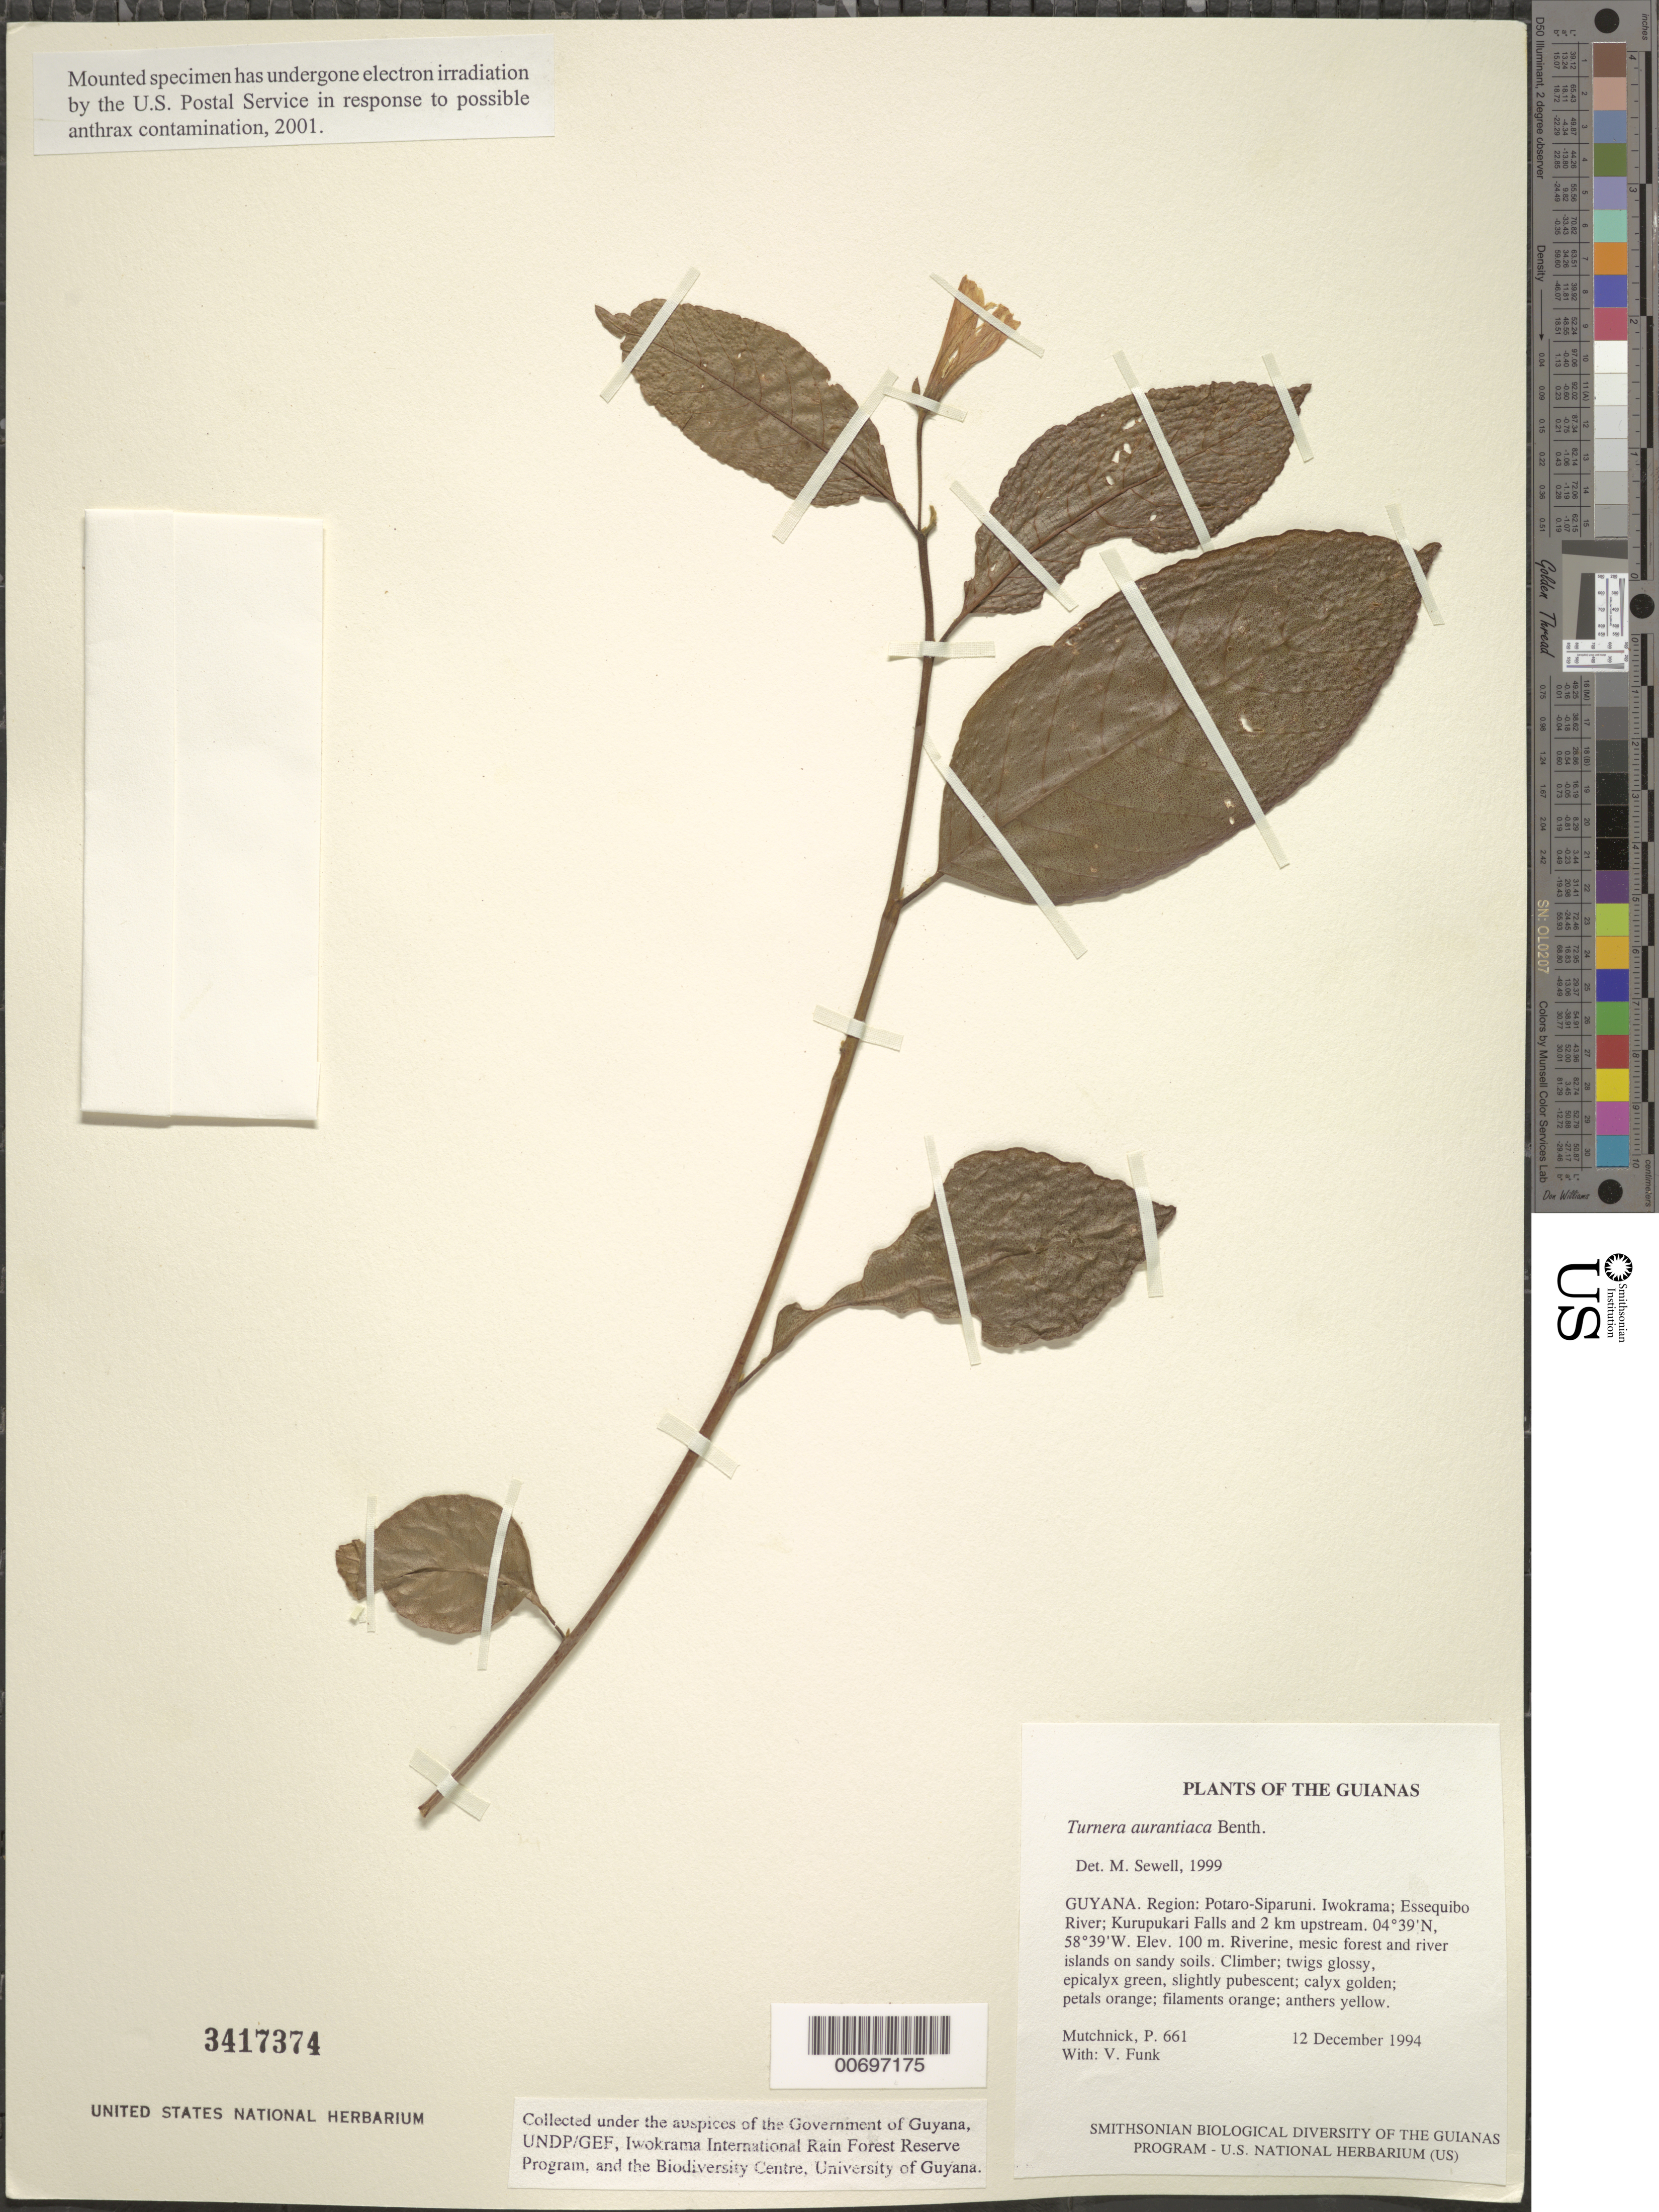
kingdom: Plantae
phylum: Tracheophyta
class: Magnoliopsida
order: Malpighiales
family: Turneraceae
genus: Turnera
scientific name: Turnera aurantiaca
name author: Benth.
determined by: Sewell, M.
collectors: P. Mutchnick & V. Funk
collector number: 661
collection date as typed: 12 December 1994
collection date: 1994-12-12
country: Guyana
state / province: Potaro-Siparuni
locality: Iwokrama; Essequibo River; Kurupukari Falls and 2 km upstream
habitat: Riverine, mesic forest and river islands on sandy soils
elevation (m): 100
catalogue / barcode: US 3417374